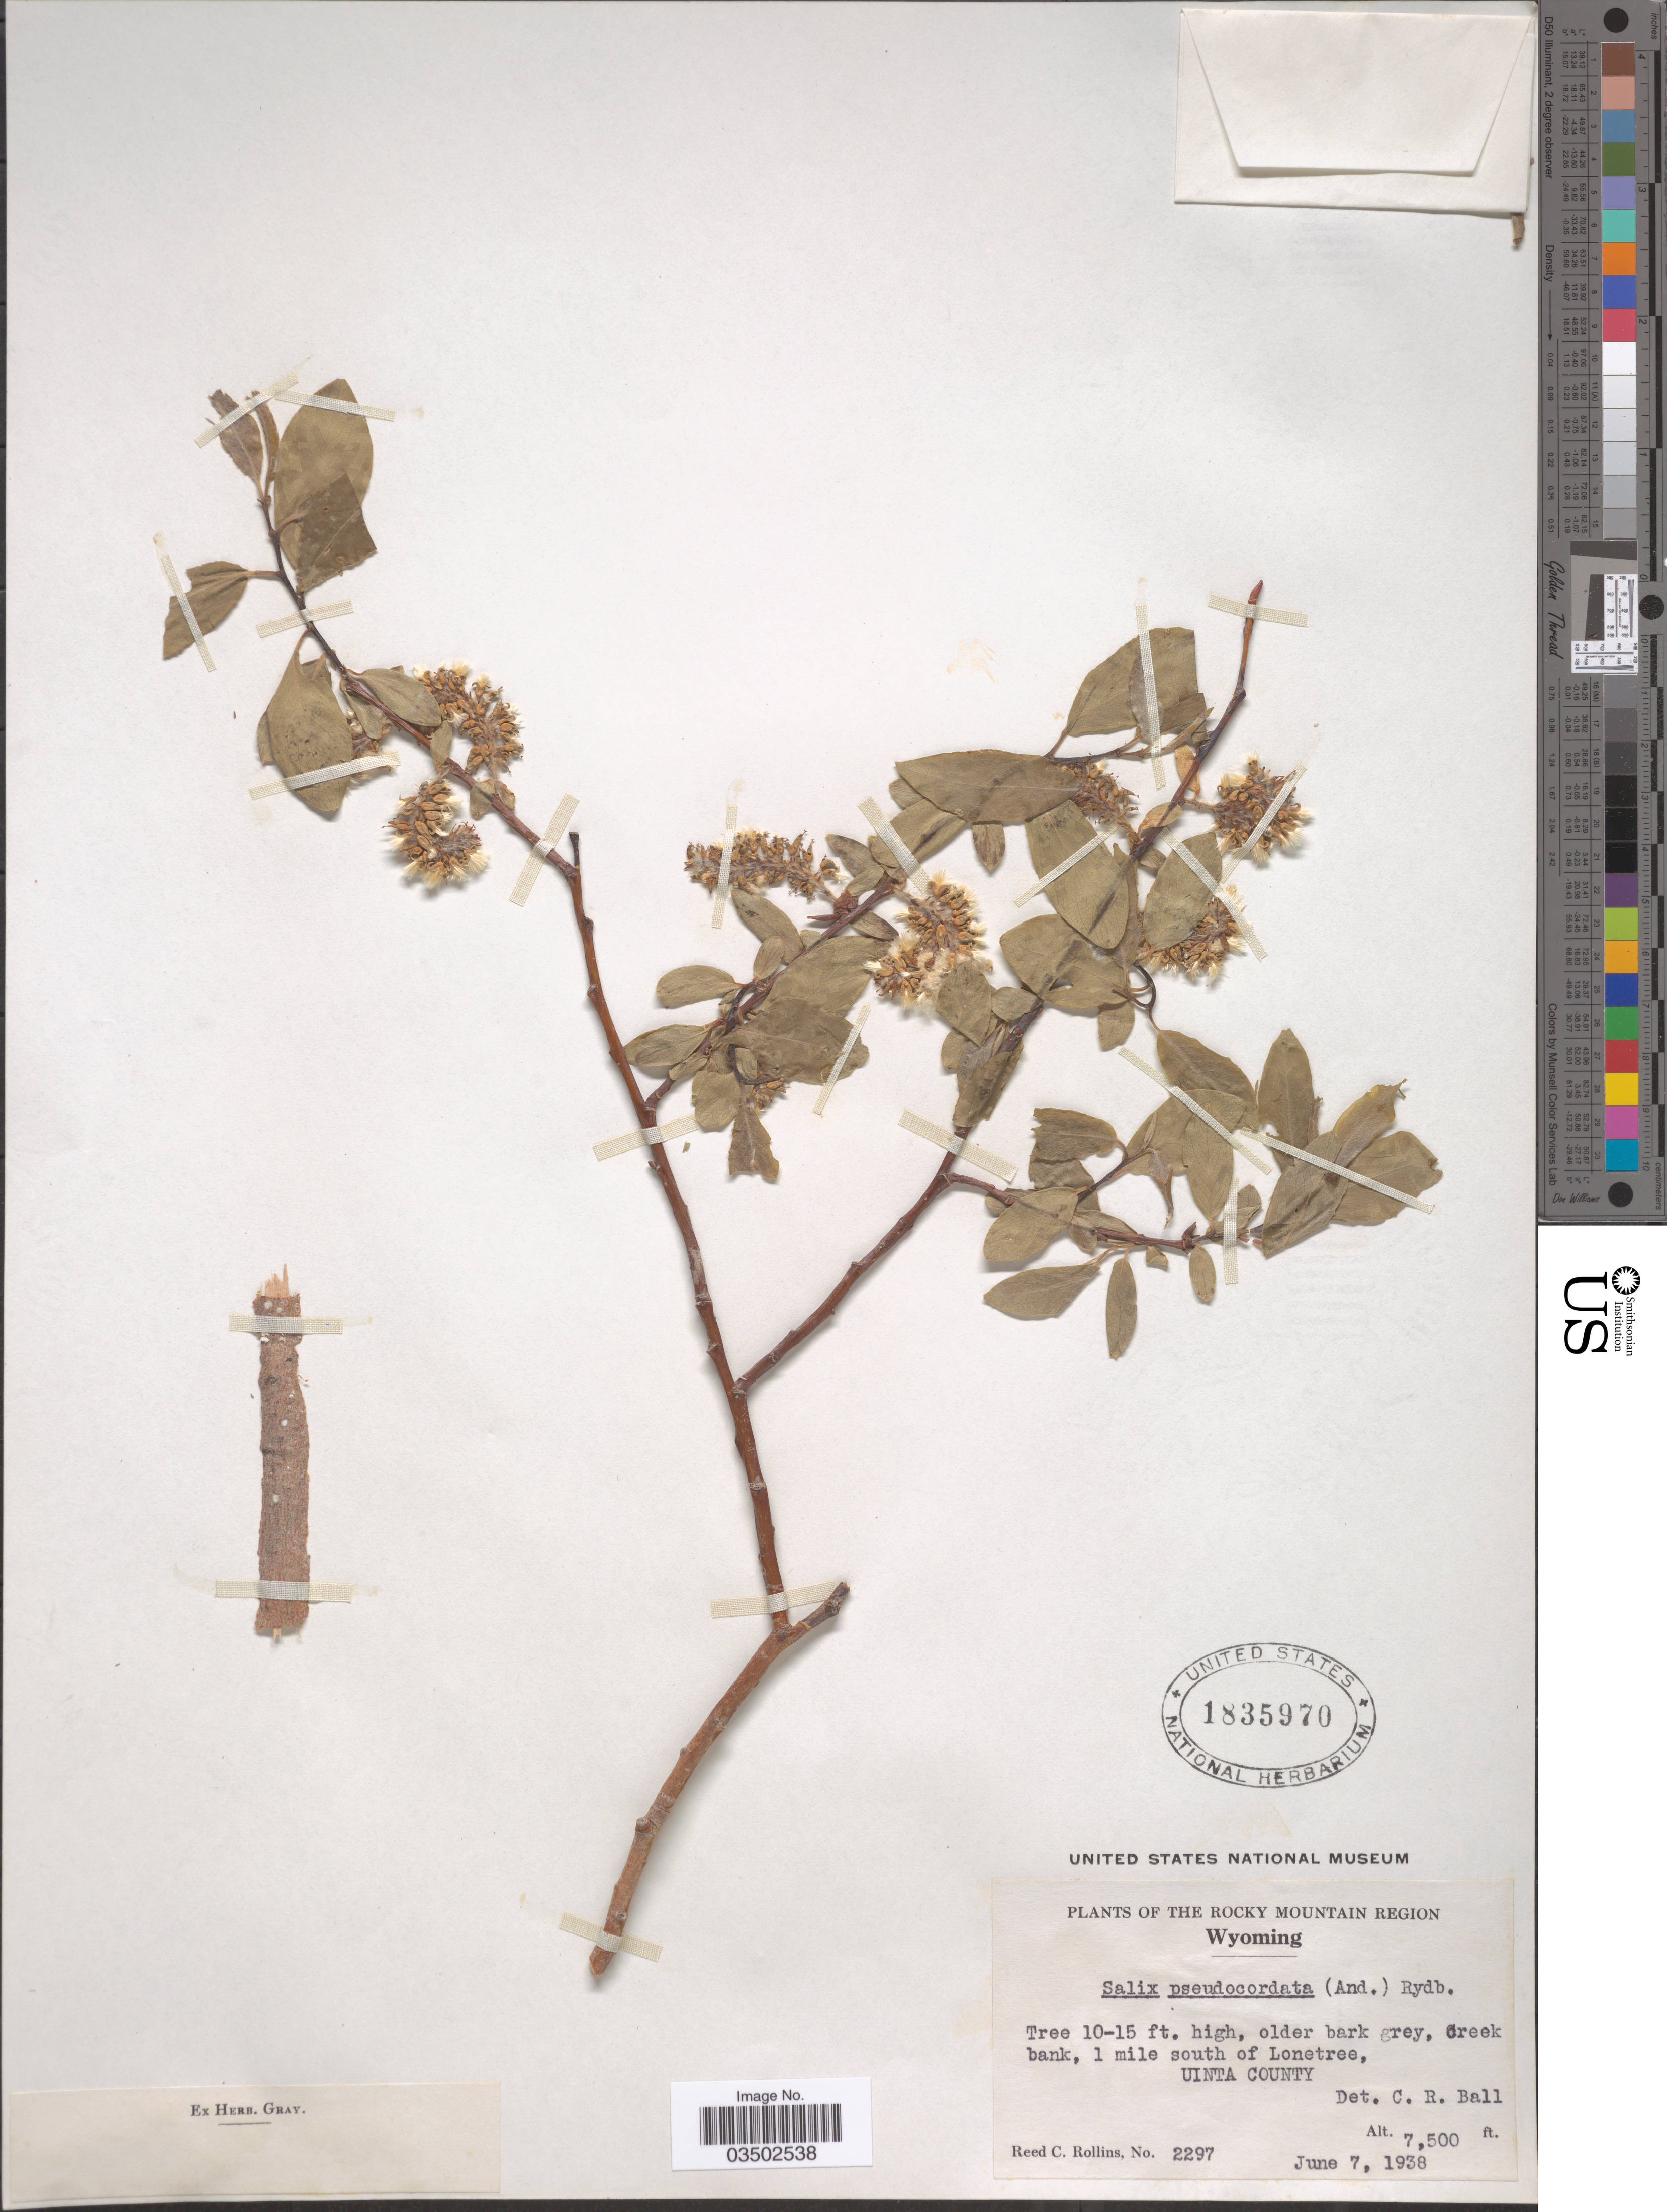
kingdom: Plantae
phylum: Tracheophyta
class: Magnoliopsida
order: Malpighiales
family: Salicaceae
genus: Salix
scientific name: Salix pseudocordata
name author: (Andersson) Andersson ex Rydb.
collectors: R. C. Rollins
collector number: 2297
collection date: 1938-06-07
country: United States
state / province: Wyoming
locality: The Rocky Mountain Region. 1 mile south of Lonetree, Uinta County.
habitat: creek bank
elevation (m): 2286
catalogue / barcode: US 1835970